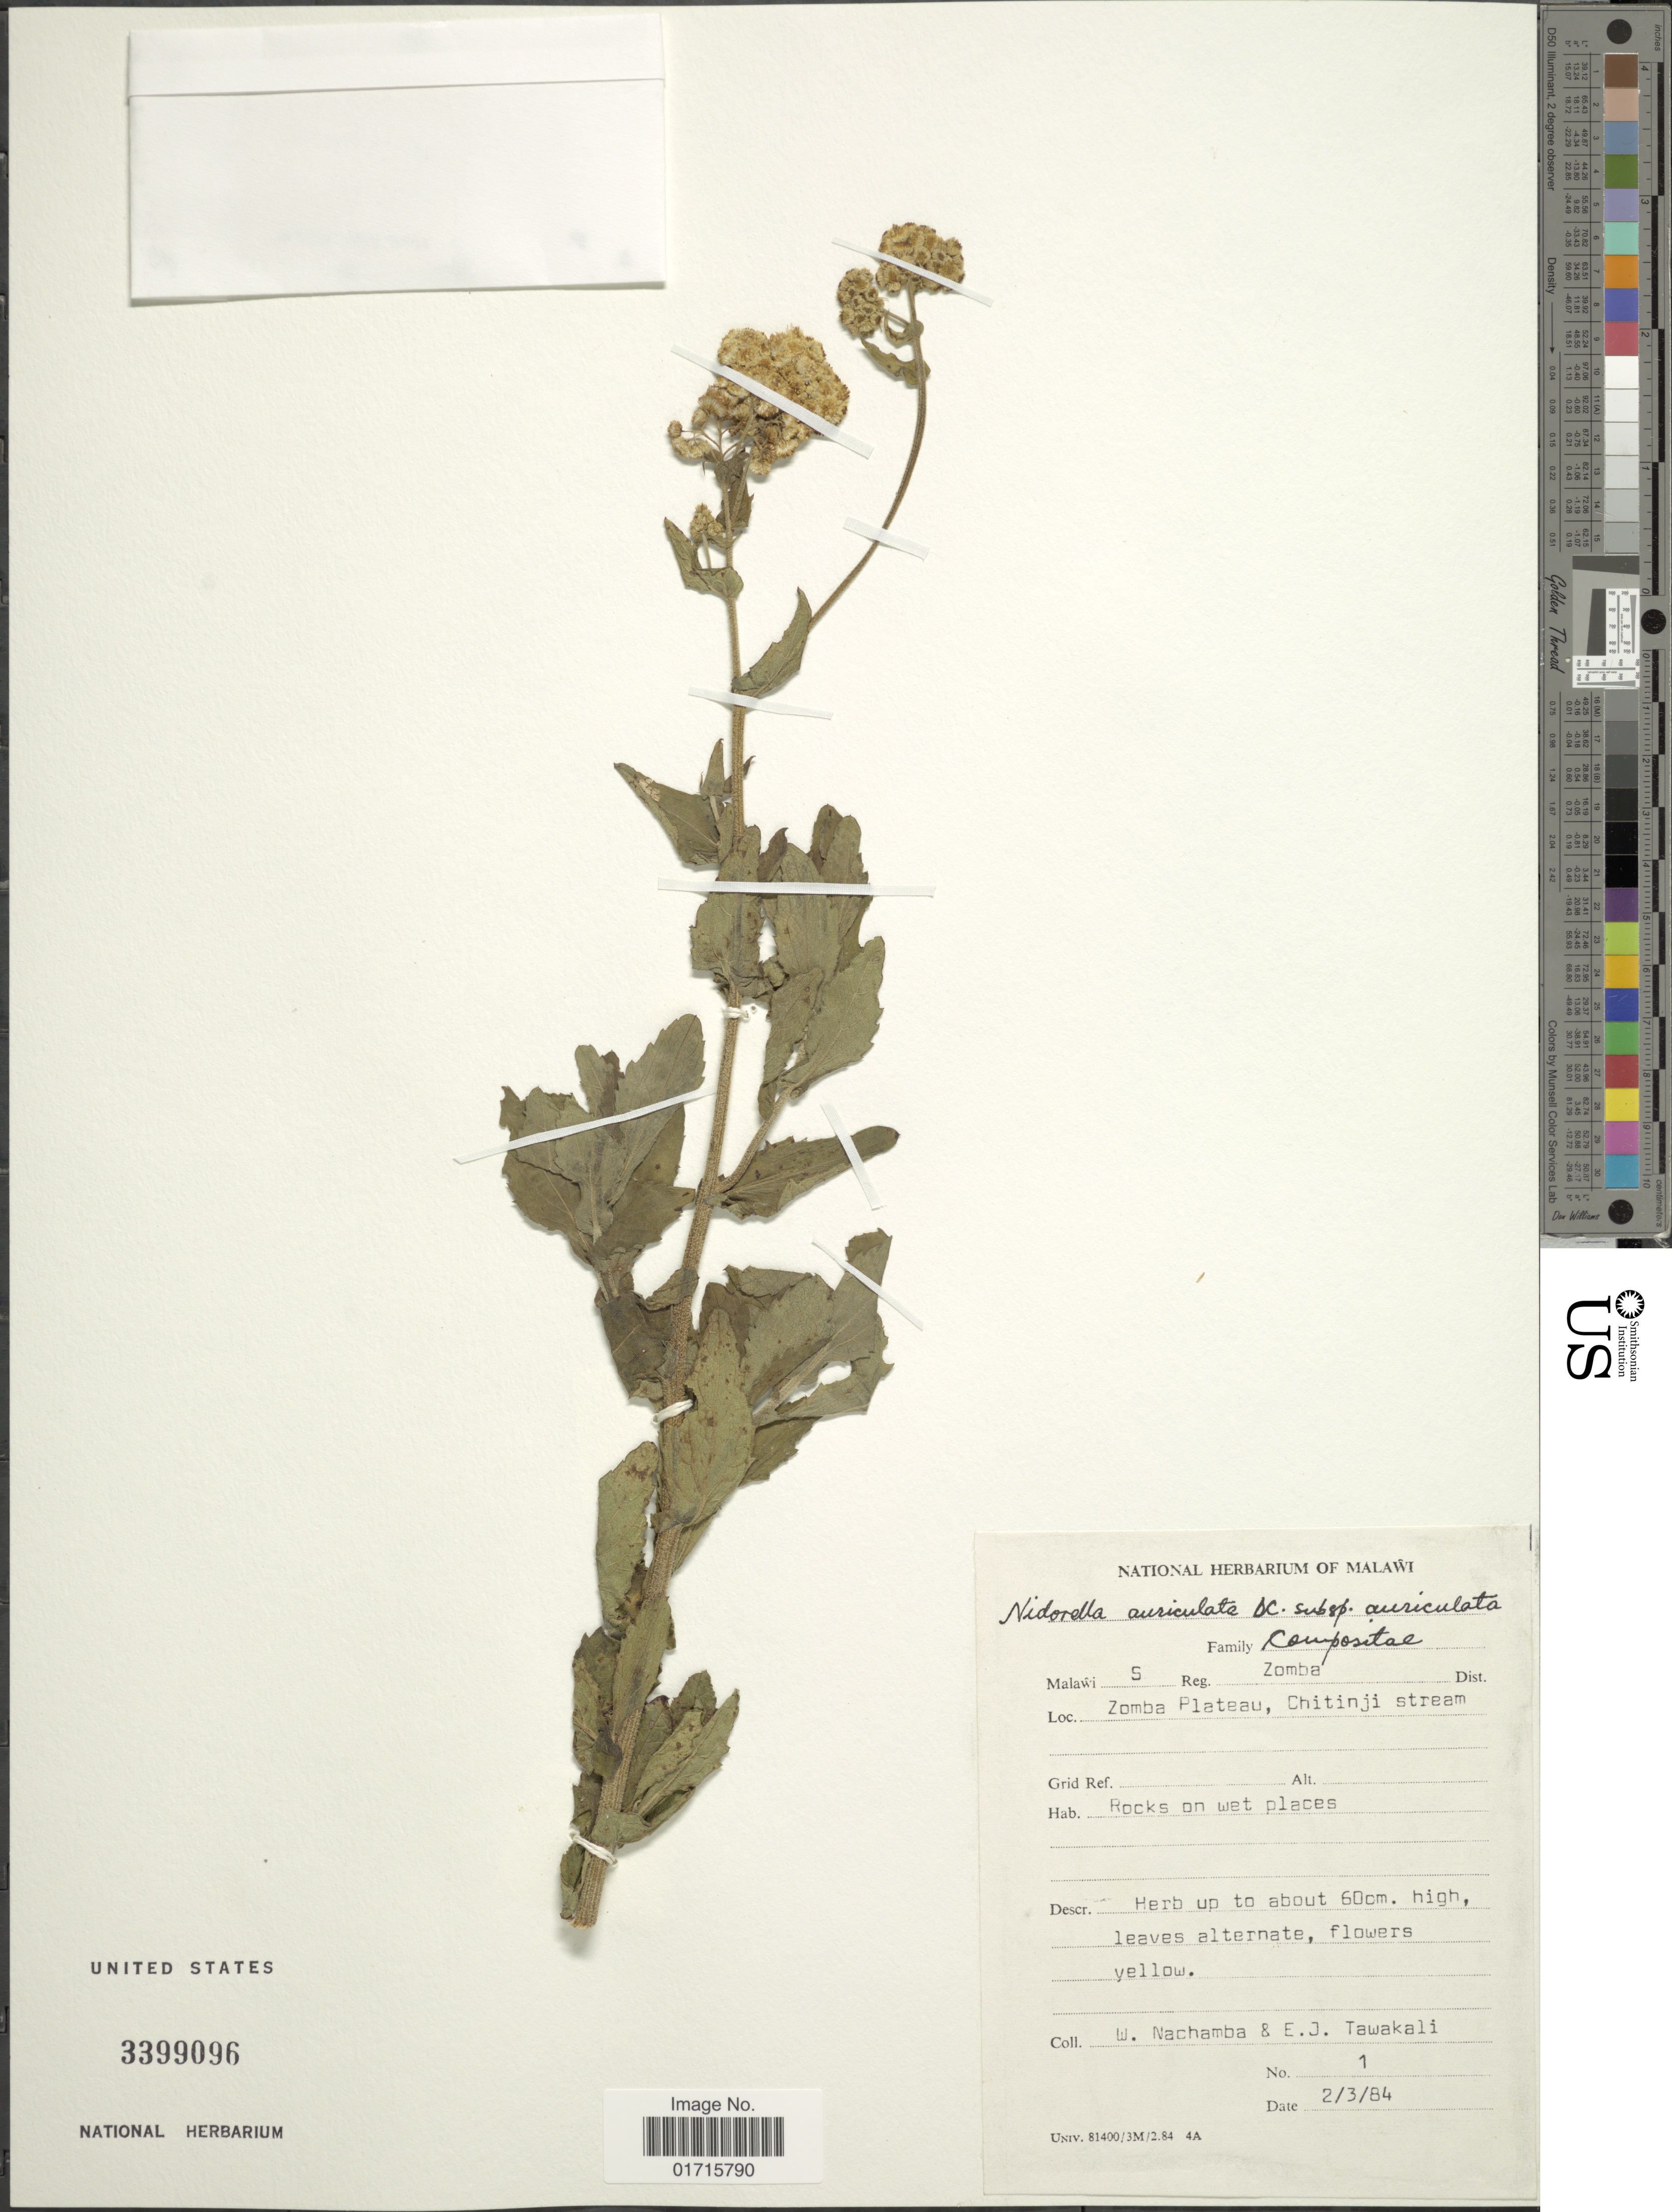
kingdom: Plantae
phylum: Tracheophyta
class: Magnoliopsida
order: Asterales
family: Asteraceae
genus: Nidorella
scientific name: Nidorella auriculata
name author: DC.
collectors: W. Nachamba & E. Tawakali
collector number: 1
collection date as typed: Transcribed d/m/y: 2/3/84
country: Malawi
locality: Malawi S Reg. Zomba Dist. Zomba Plateau, Chitinji stream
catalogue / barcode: US 3399096